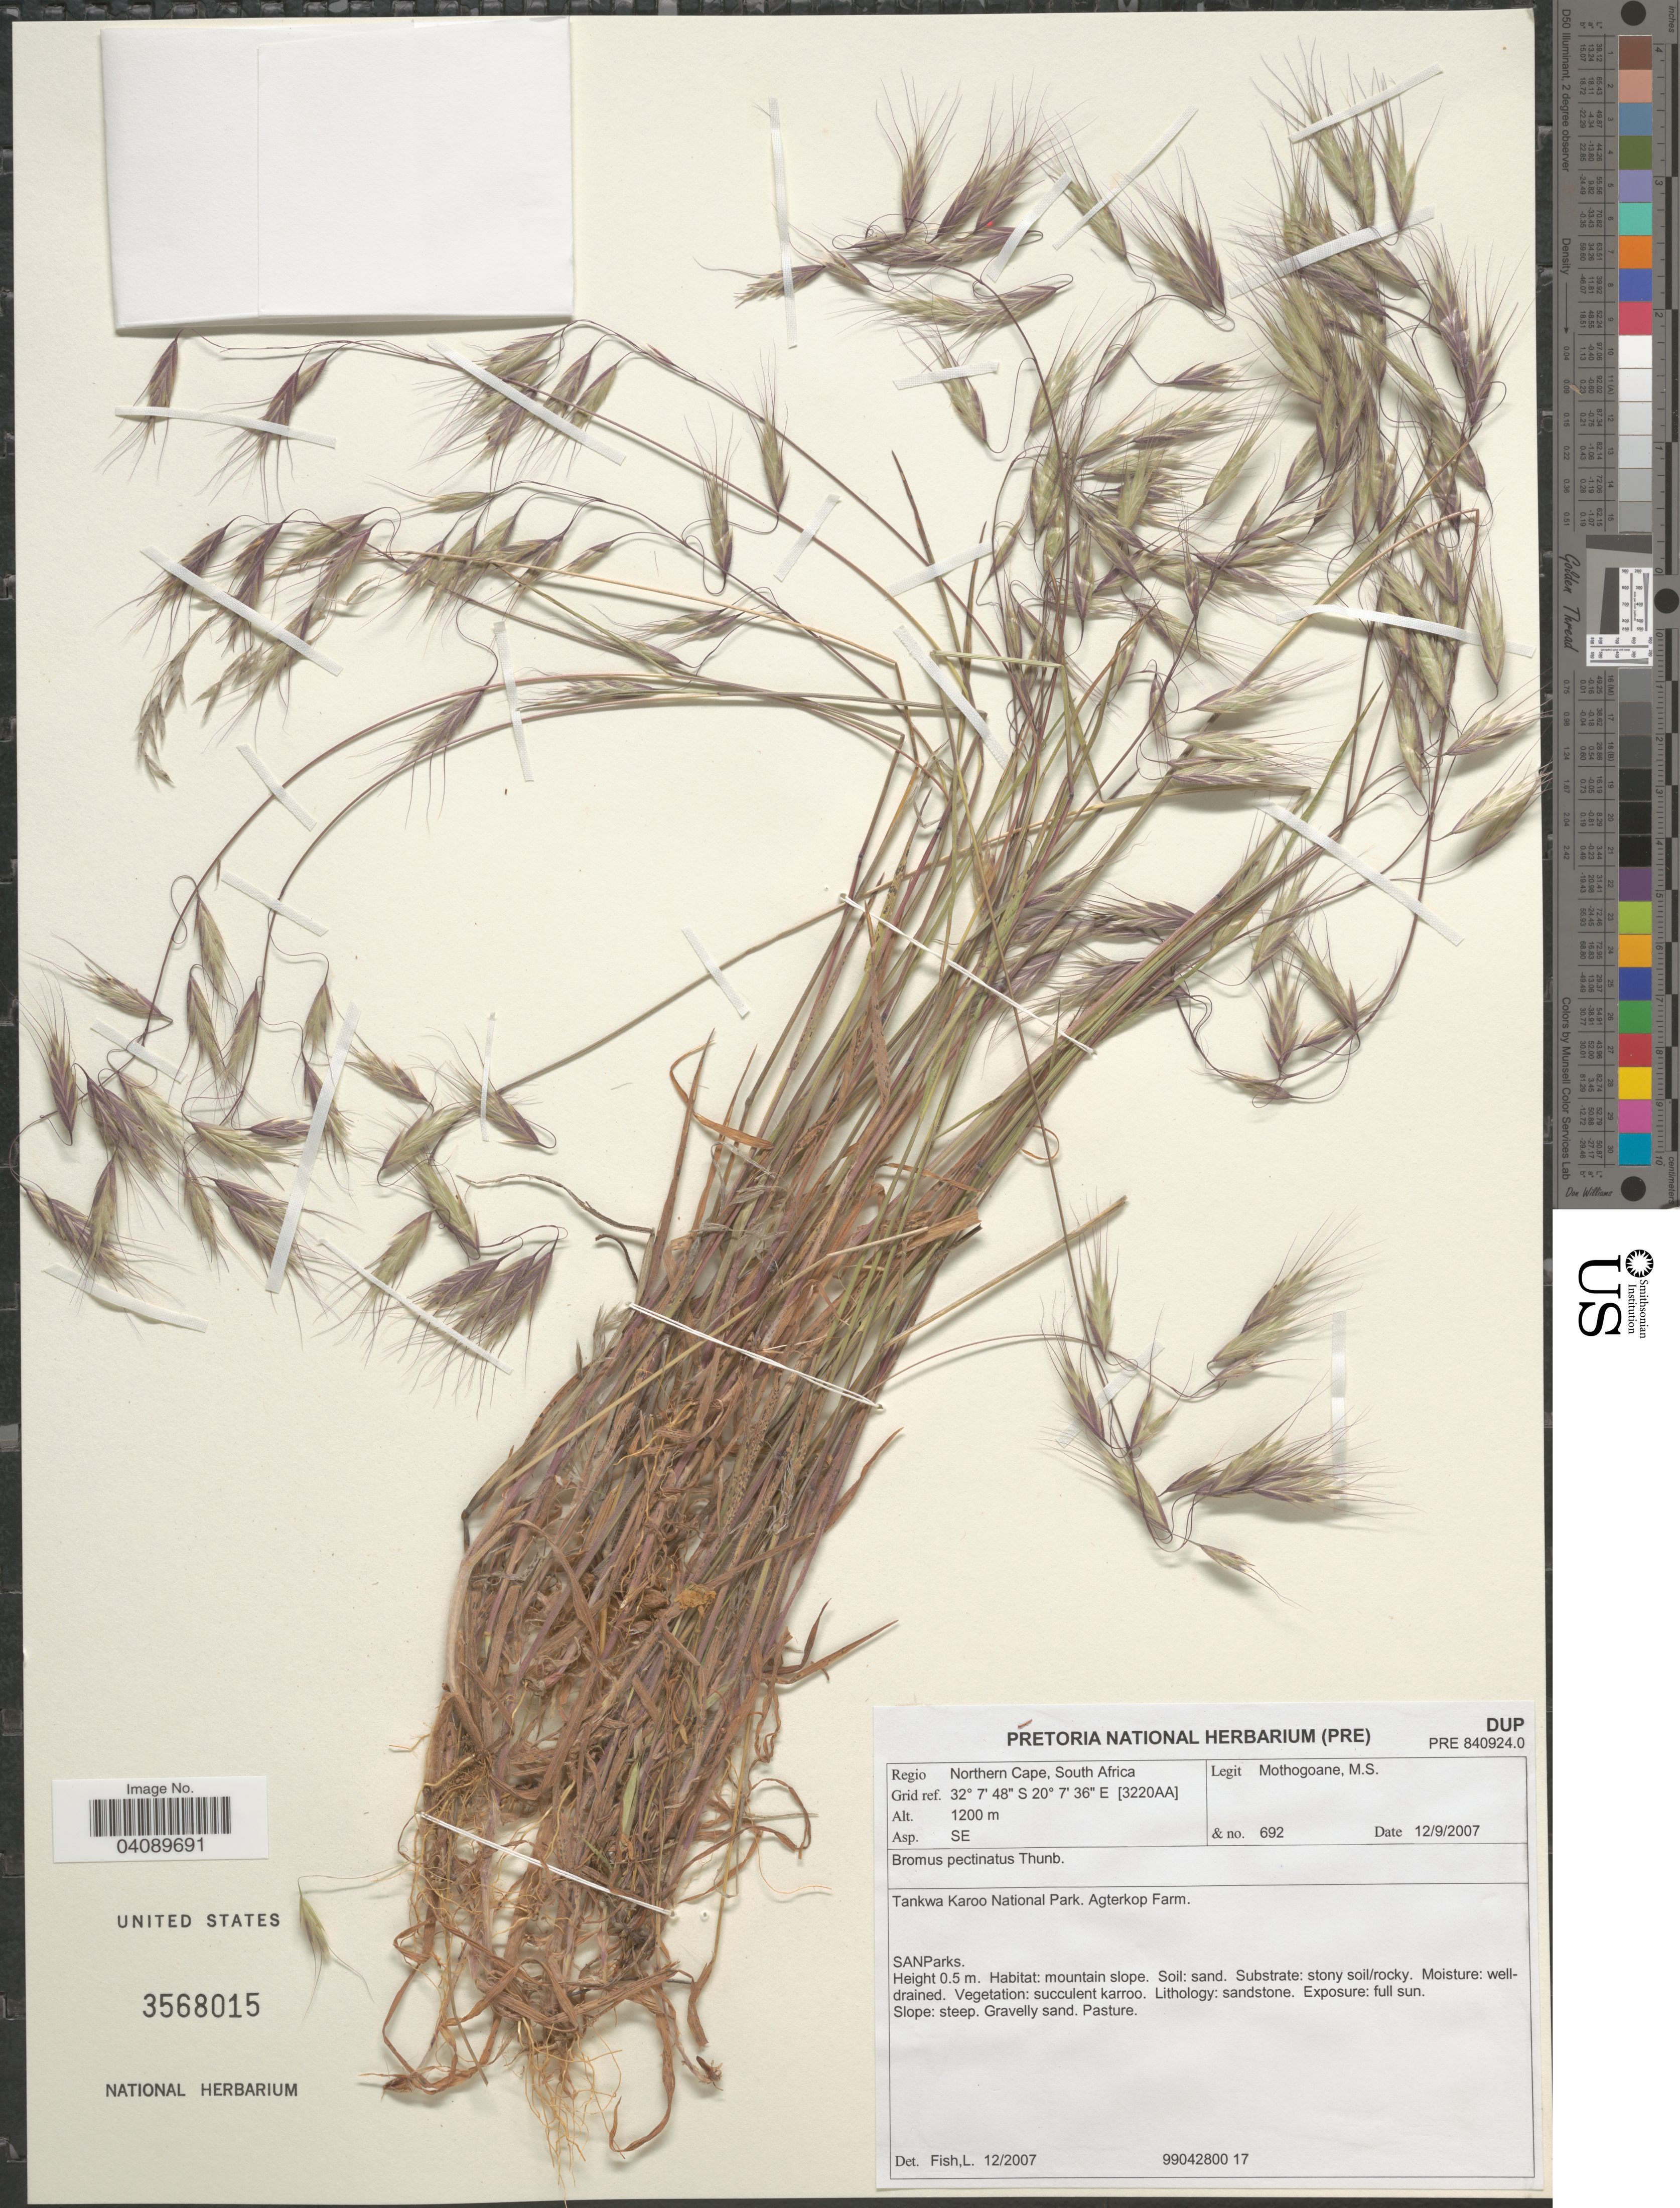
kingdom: Plantae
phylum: Tracheophyta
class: Liliopsida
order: Poales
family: Poaceae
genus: Bromus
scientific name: Bromus pectinatus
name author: Thunb.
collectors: M. Mothogoane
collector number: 692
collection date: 2007-09-12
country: South Africa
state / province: Northern Cape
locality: Regio Northern Cape. Grid ref. [3220AA]. Tankwa Karoo National Park. South of Afterkop. SANParks.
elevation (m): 1200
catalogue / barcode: US 3568015